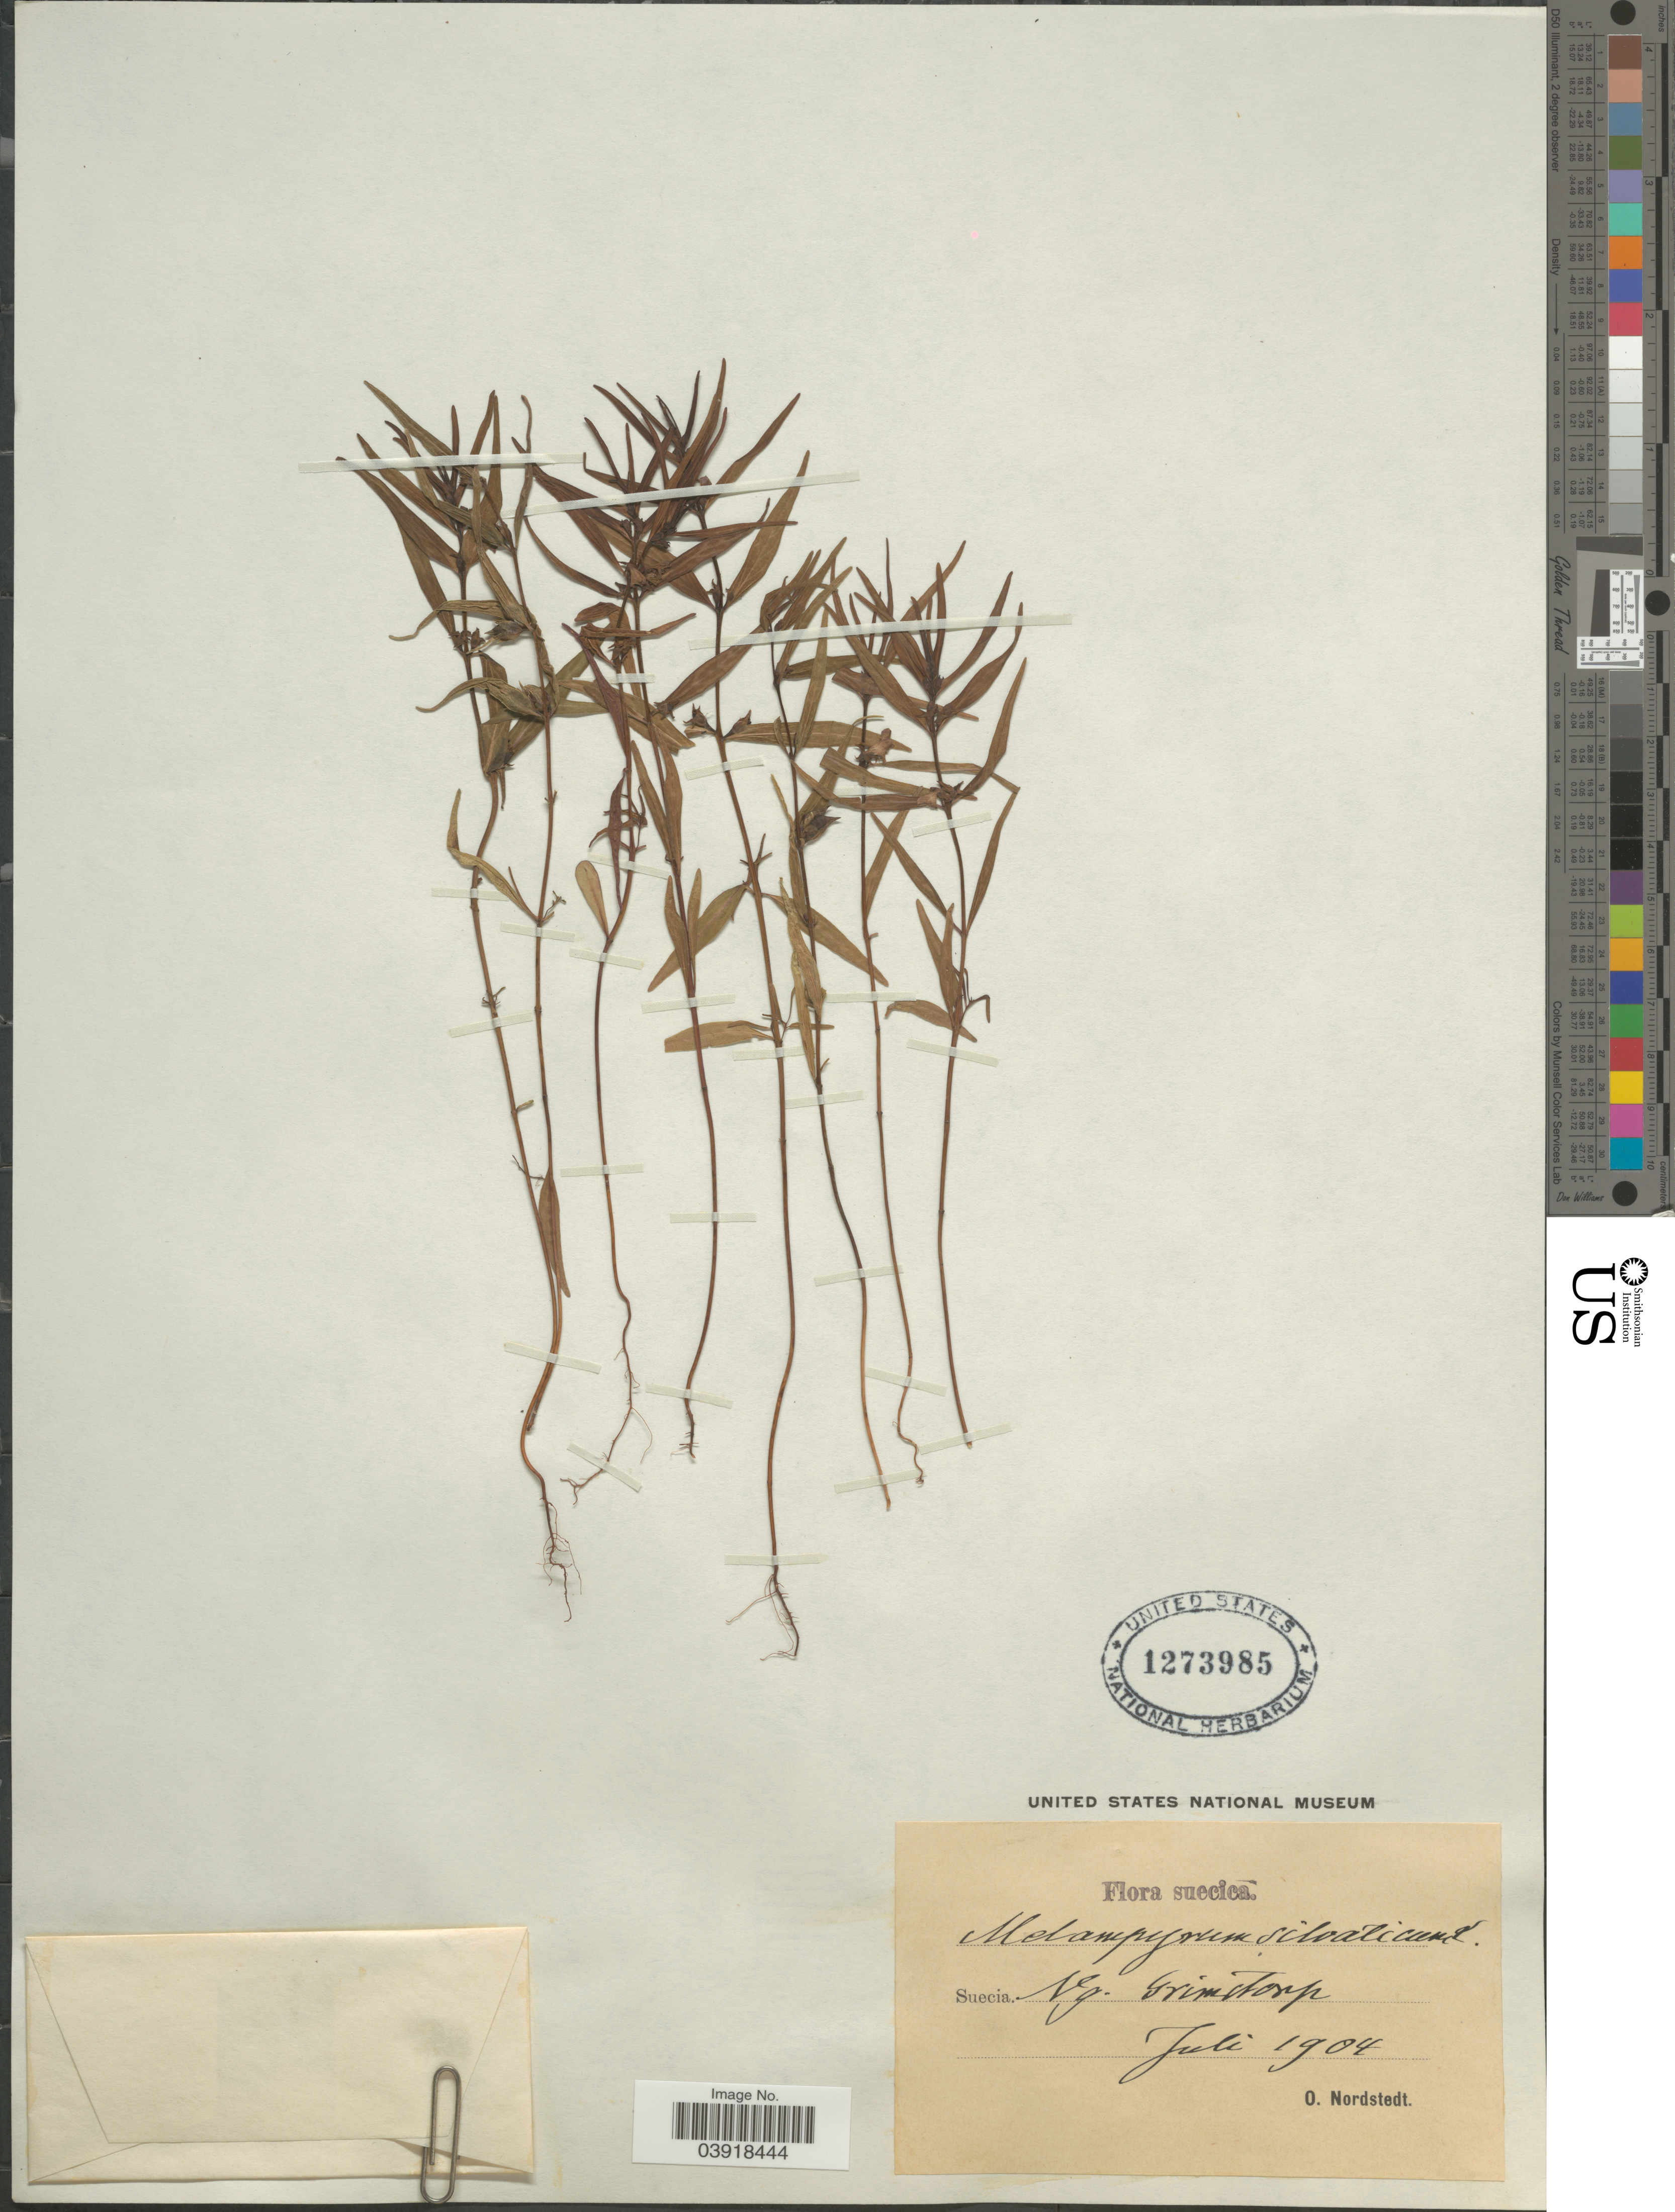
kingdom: Plantae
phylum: Tracheophyta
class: Magnoliopsida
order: Lamiales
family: Orobanchaceae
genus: Melampyrum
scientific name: Melampyrum sylvaticum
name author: L.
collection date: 1904-07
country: Sweden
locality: Suecica. Ng. Grimstorp.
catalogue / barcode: US 1273985